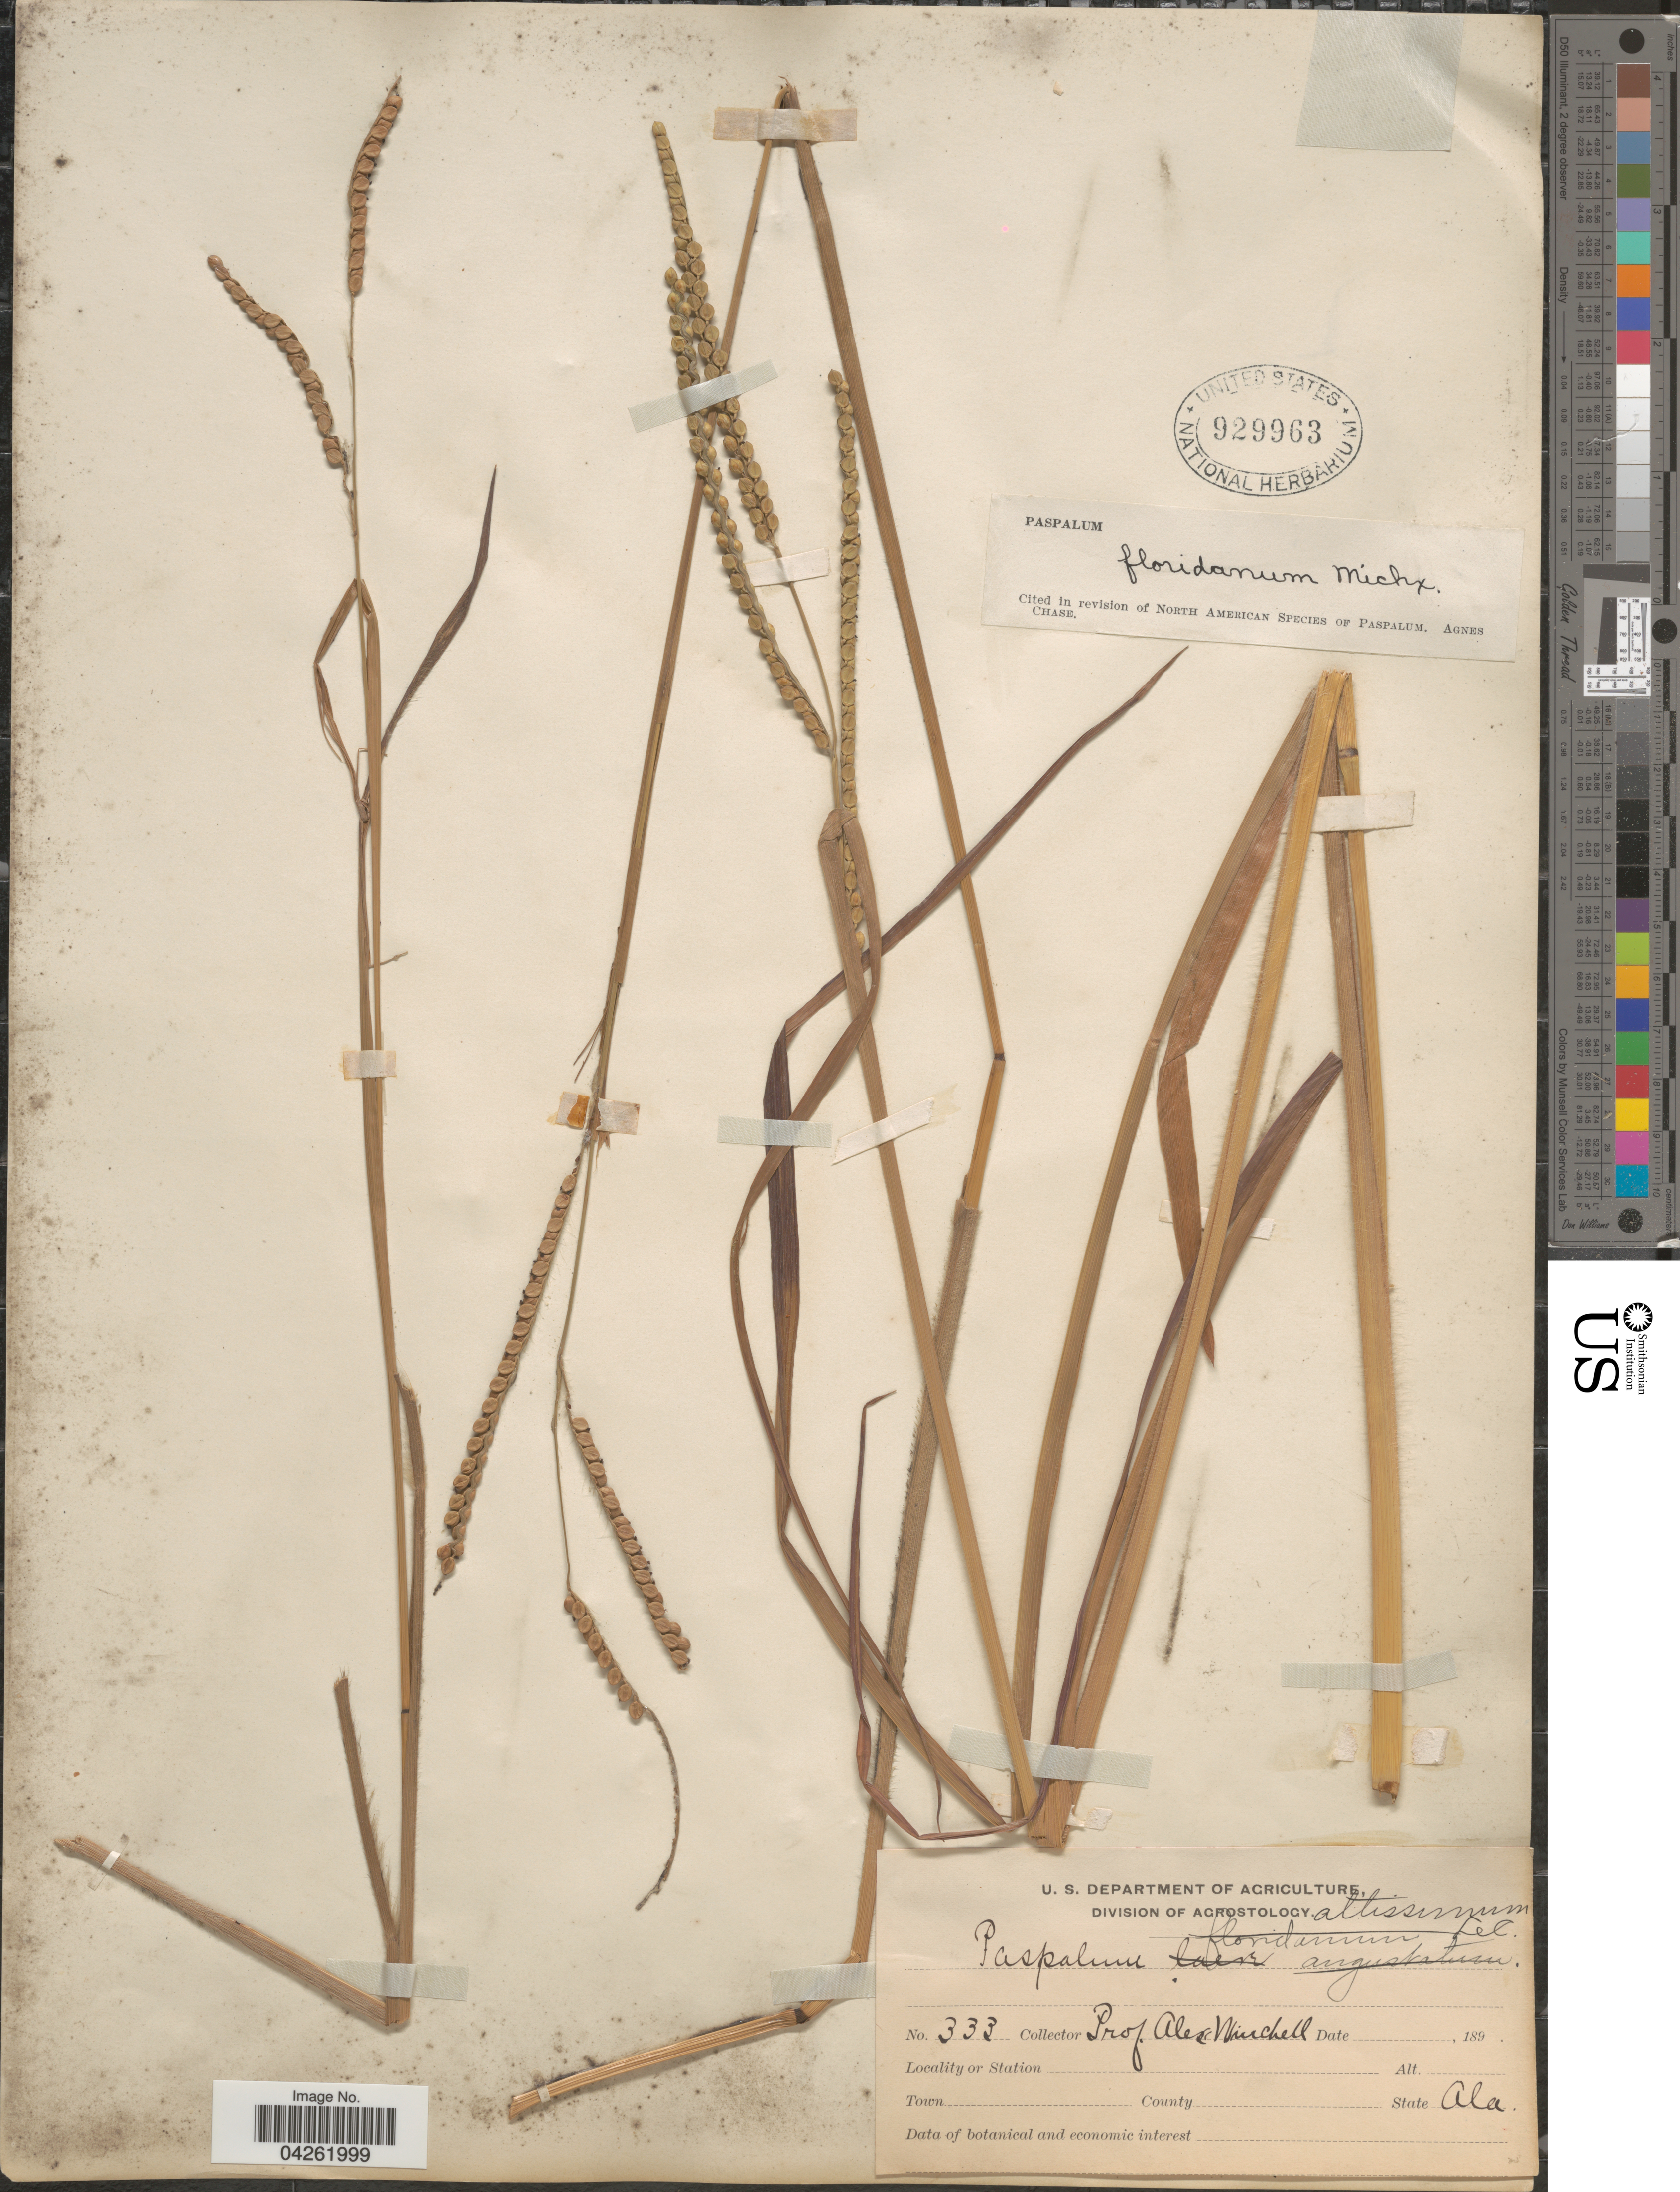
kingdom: Plantae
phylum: Tracheophyta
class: Liliopsida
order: Poales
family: Poaceae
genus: Paspalum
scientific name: Paspalum floridanum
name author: Michx.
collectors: A. Winchell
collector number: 333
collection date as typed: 189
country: United States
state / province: Alabama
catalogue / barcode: US 929963